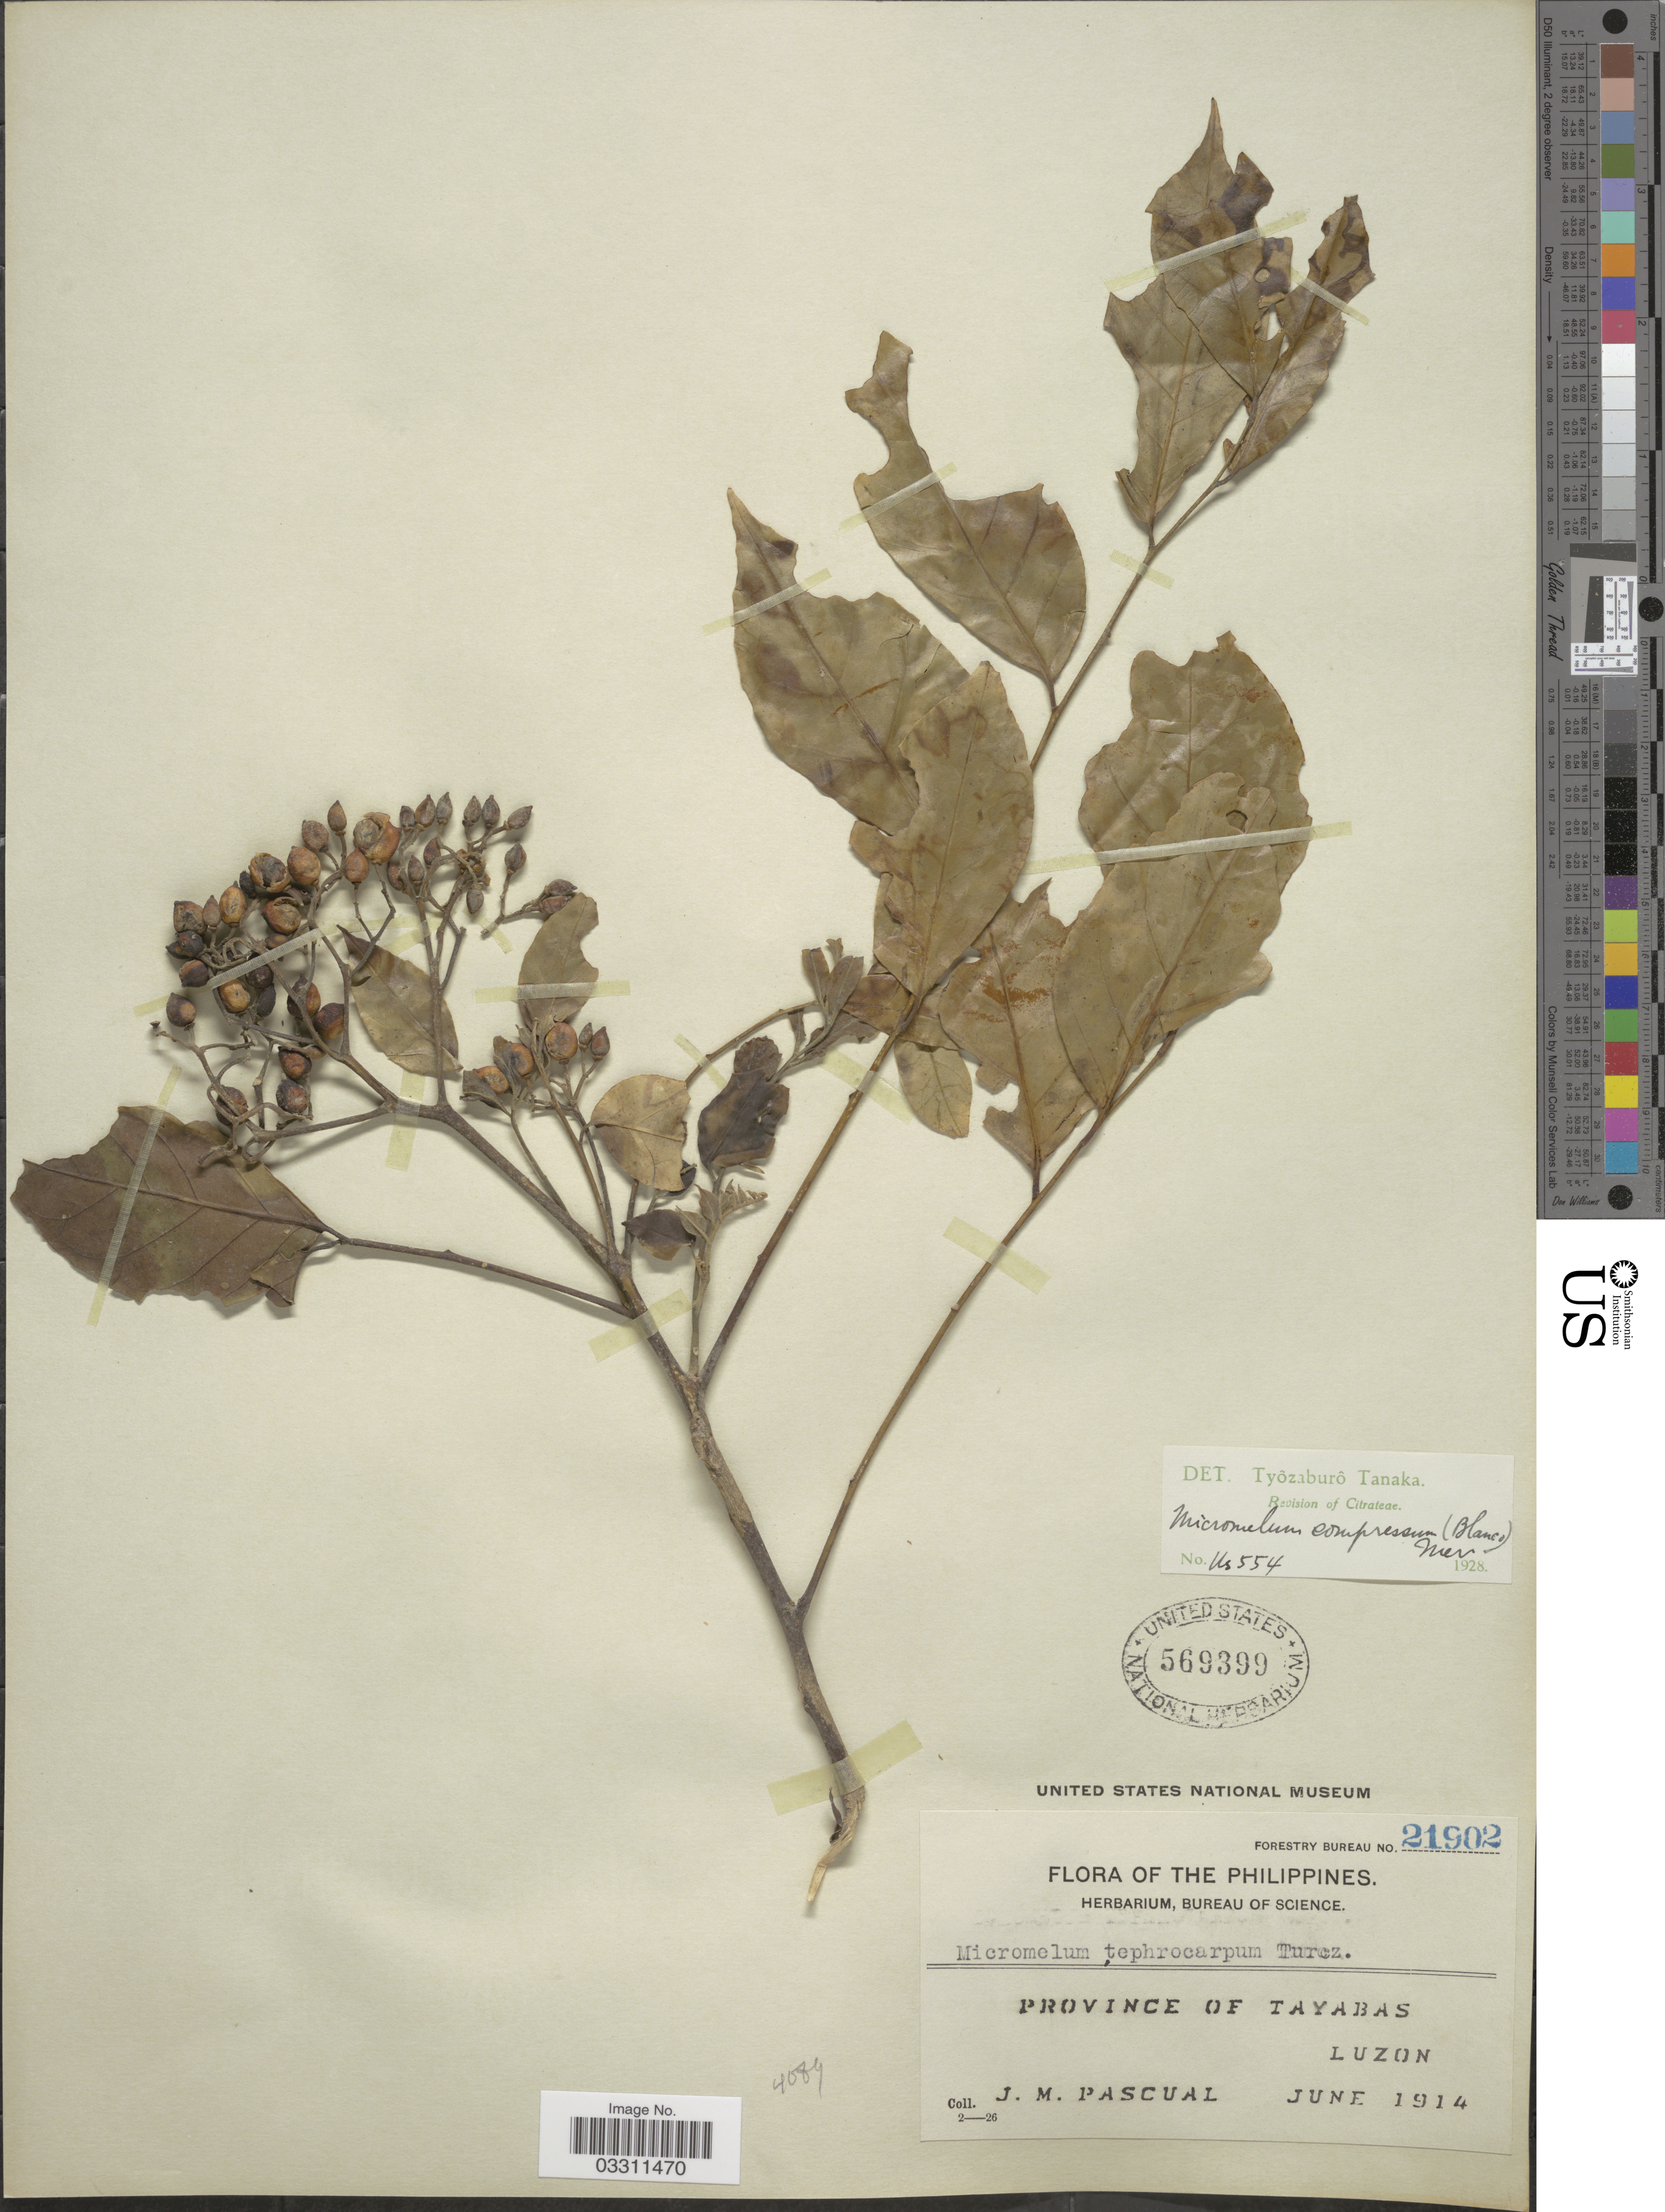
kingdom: Plantae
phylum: Tracheophyta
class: Magnoliopsida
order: Sapindales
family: Rutaceae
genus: Micromelum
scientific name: Micromelum compressum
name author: (Blanco) Merr.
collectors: J. Pascual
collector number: Forestry Bureau 21902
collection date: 1914-06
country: Philippines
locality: Province of Tayabas, Luzon.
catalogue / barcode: US 569399